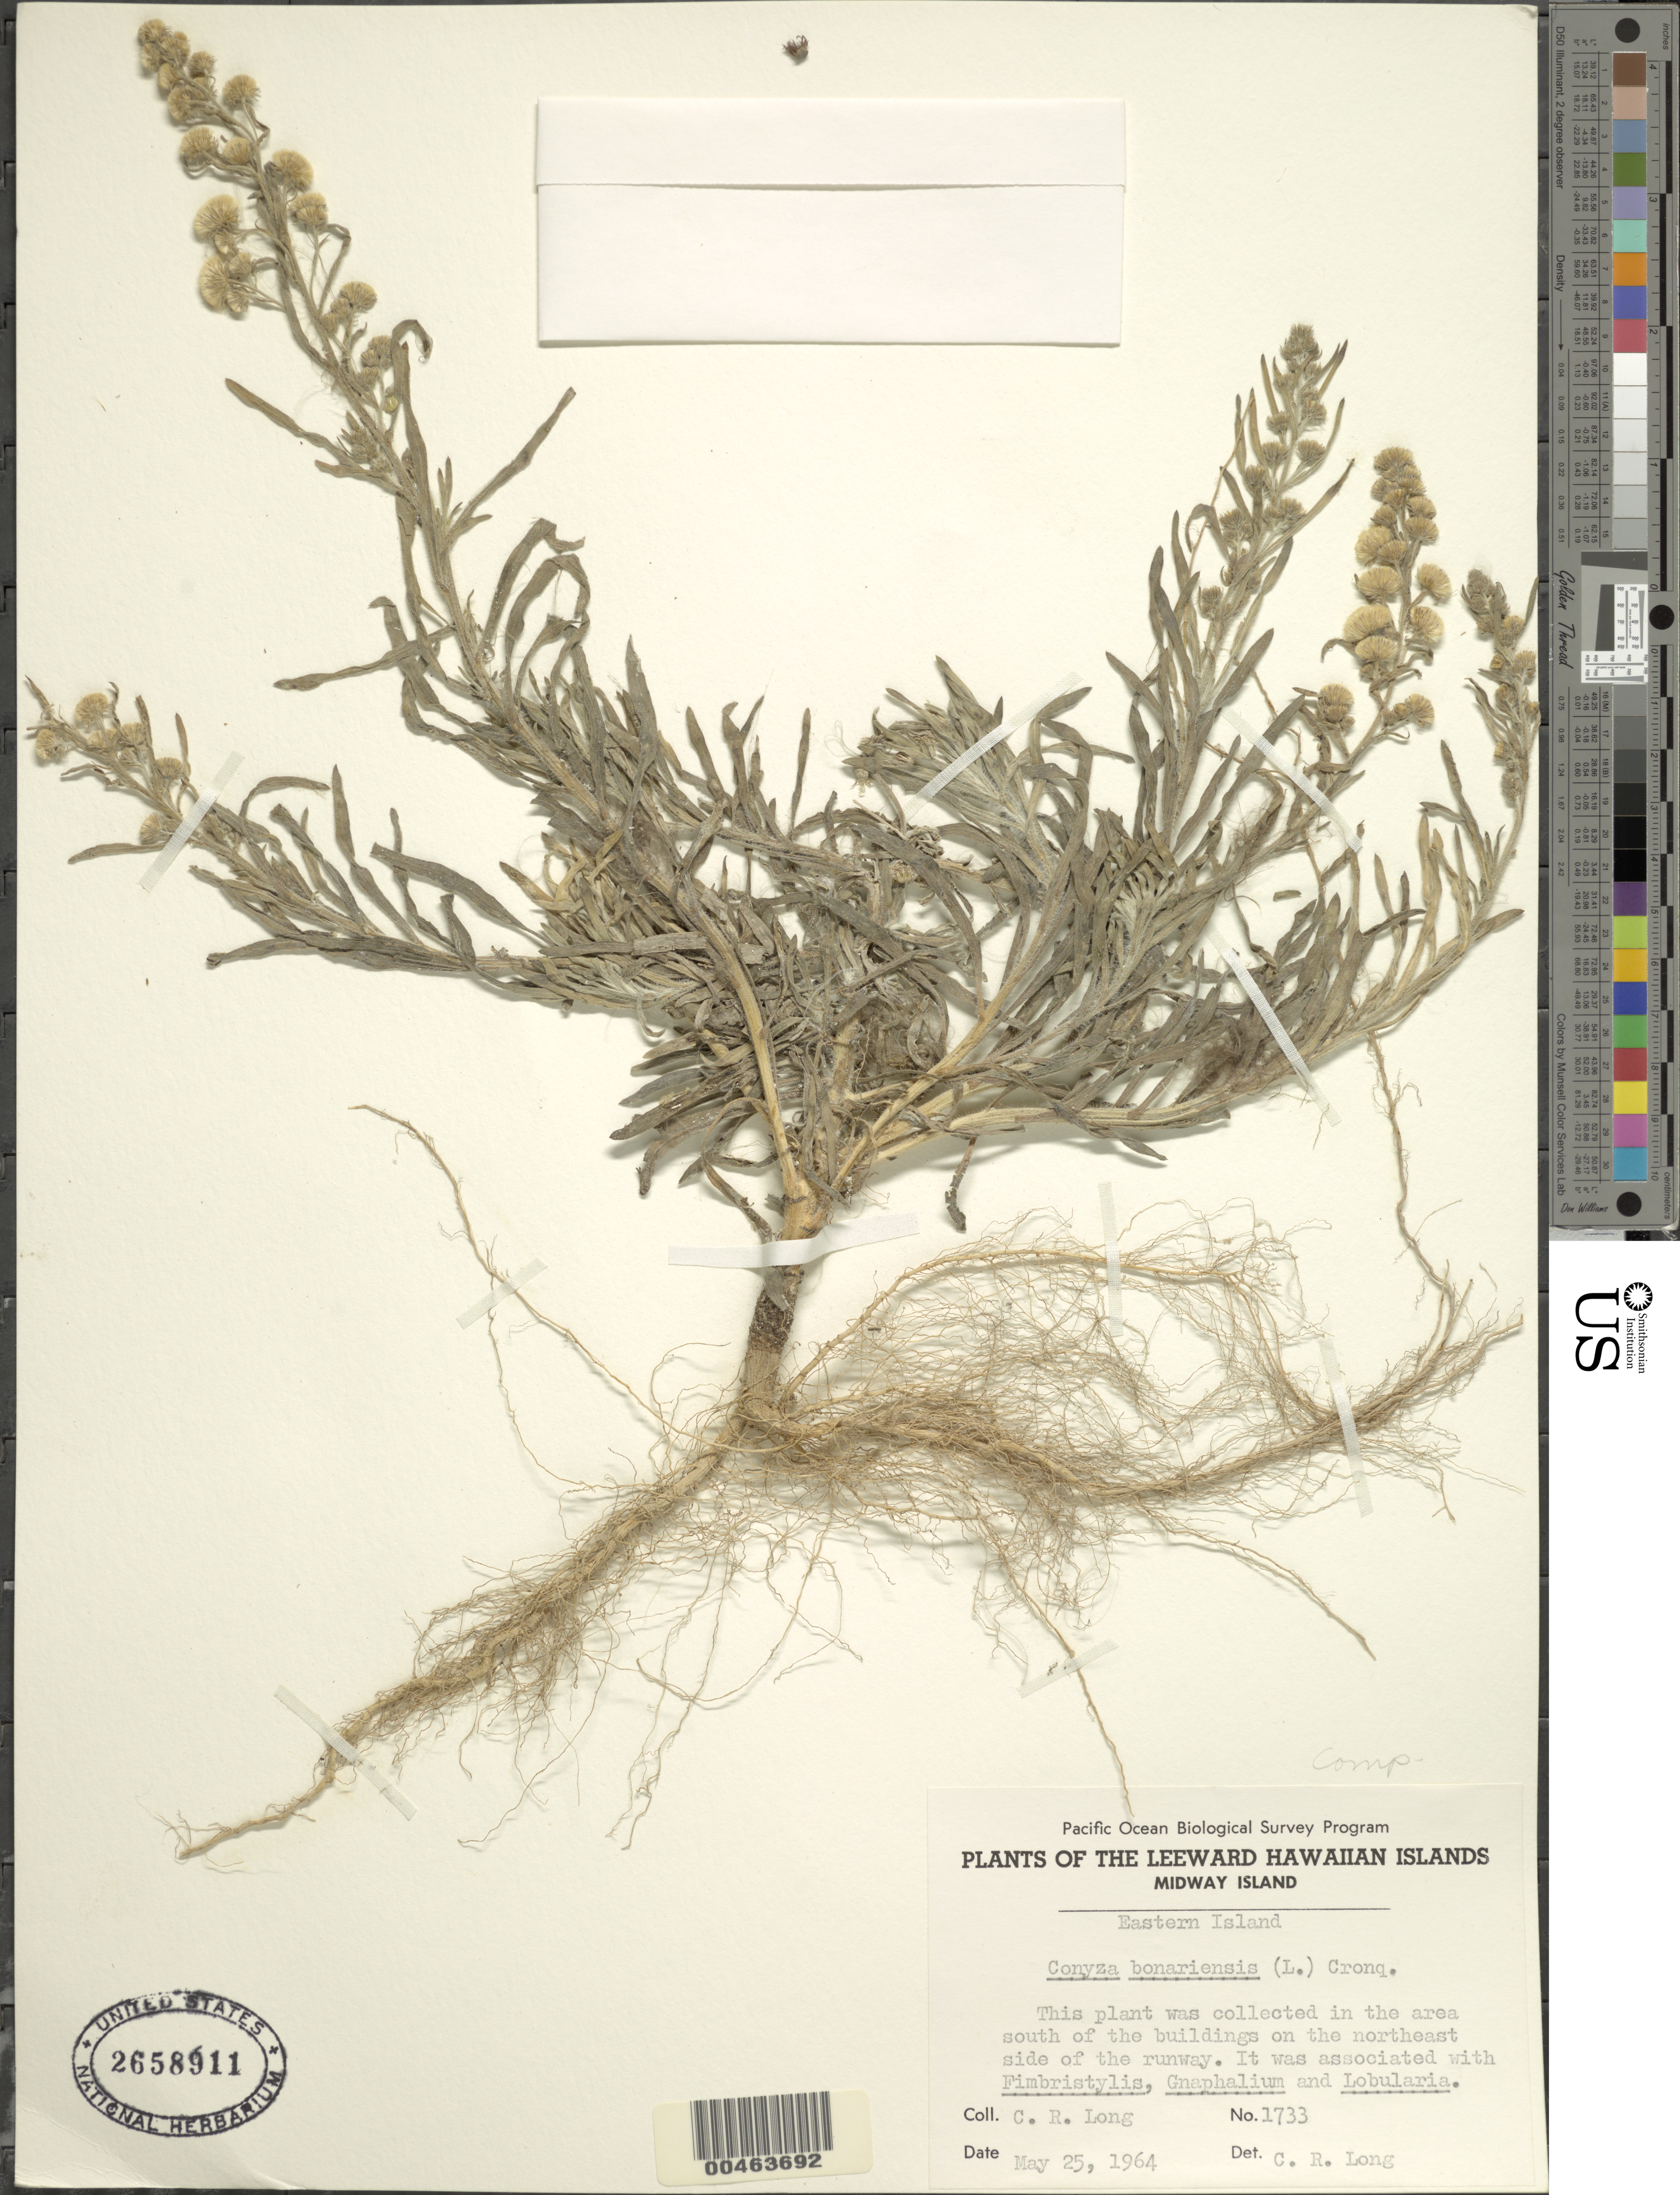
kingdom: Plantae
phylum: Tracheophyta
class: Magnoliopsida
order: Asterales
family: Asteraceae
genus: Erigeron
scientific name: Erigeron bonariensis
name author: L.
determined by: Wagner, W. L., (BOT), Smithsonian Institution - National Museum of Natural History (UNITED STATES)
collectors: C. Long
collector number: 1733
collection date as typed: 25 May 1964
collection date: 1964-05-25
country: U.S. Administered Pacific Islands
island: Midway Atoll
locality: Eastern Islet: in the area south of the buildings on the northeast side of the runway.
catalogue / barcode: US 2658911